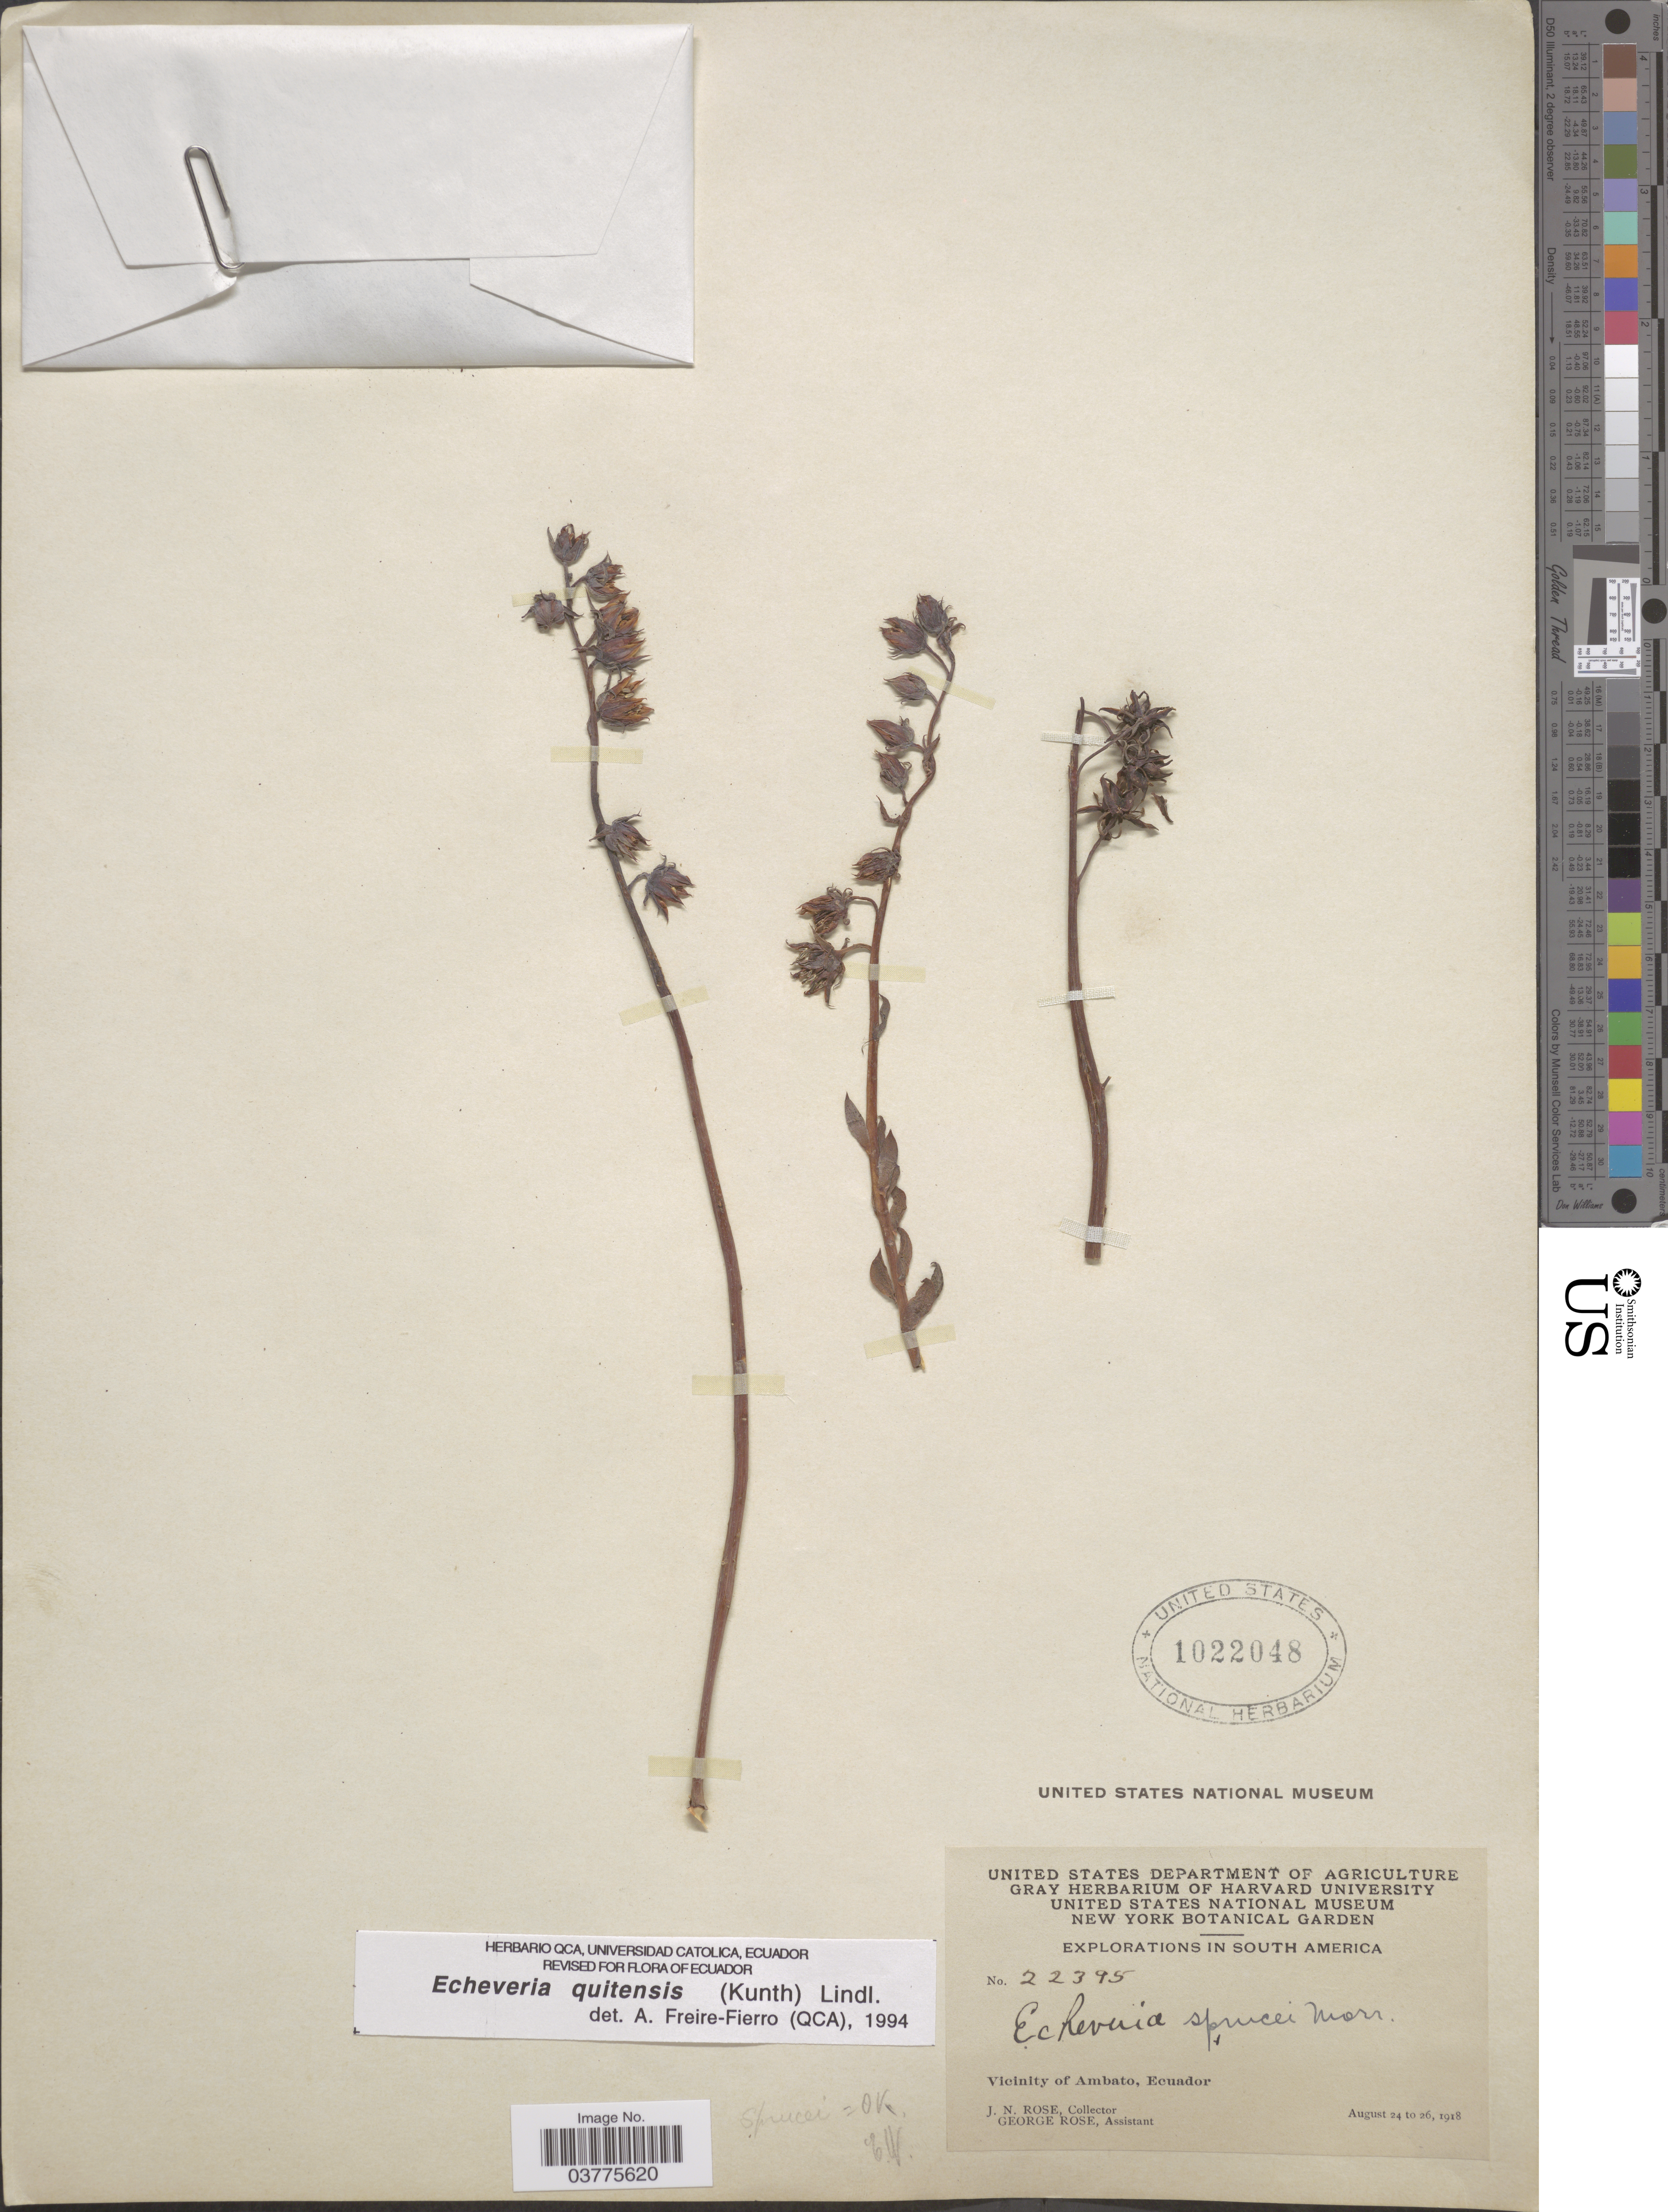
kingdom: Plantae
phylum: Tracheophyta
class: Magnoliopsida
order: Saxifragales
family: Crassulaceae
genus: Echeveria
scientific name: Echeveria quitensis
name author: (Kunth) Lindl.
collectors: J. N. Rose & G. Rose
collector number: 22395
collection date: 1918-08-24/1918-08-26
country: Ecuador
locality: Vicinity of Ambato.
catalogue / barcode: US 1022048